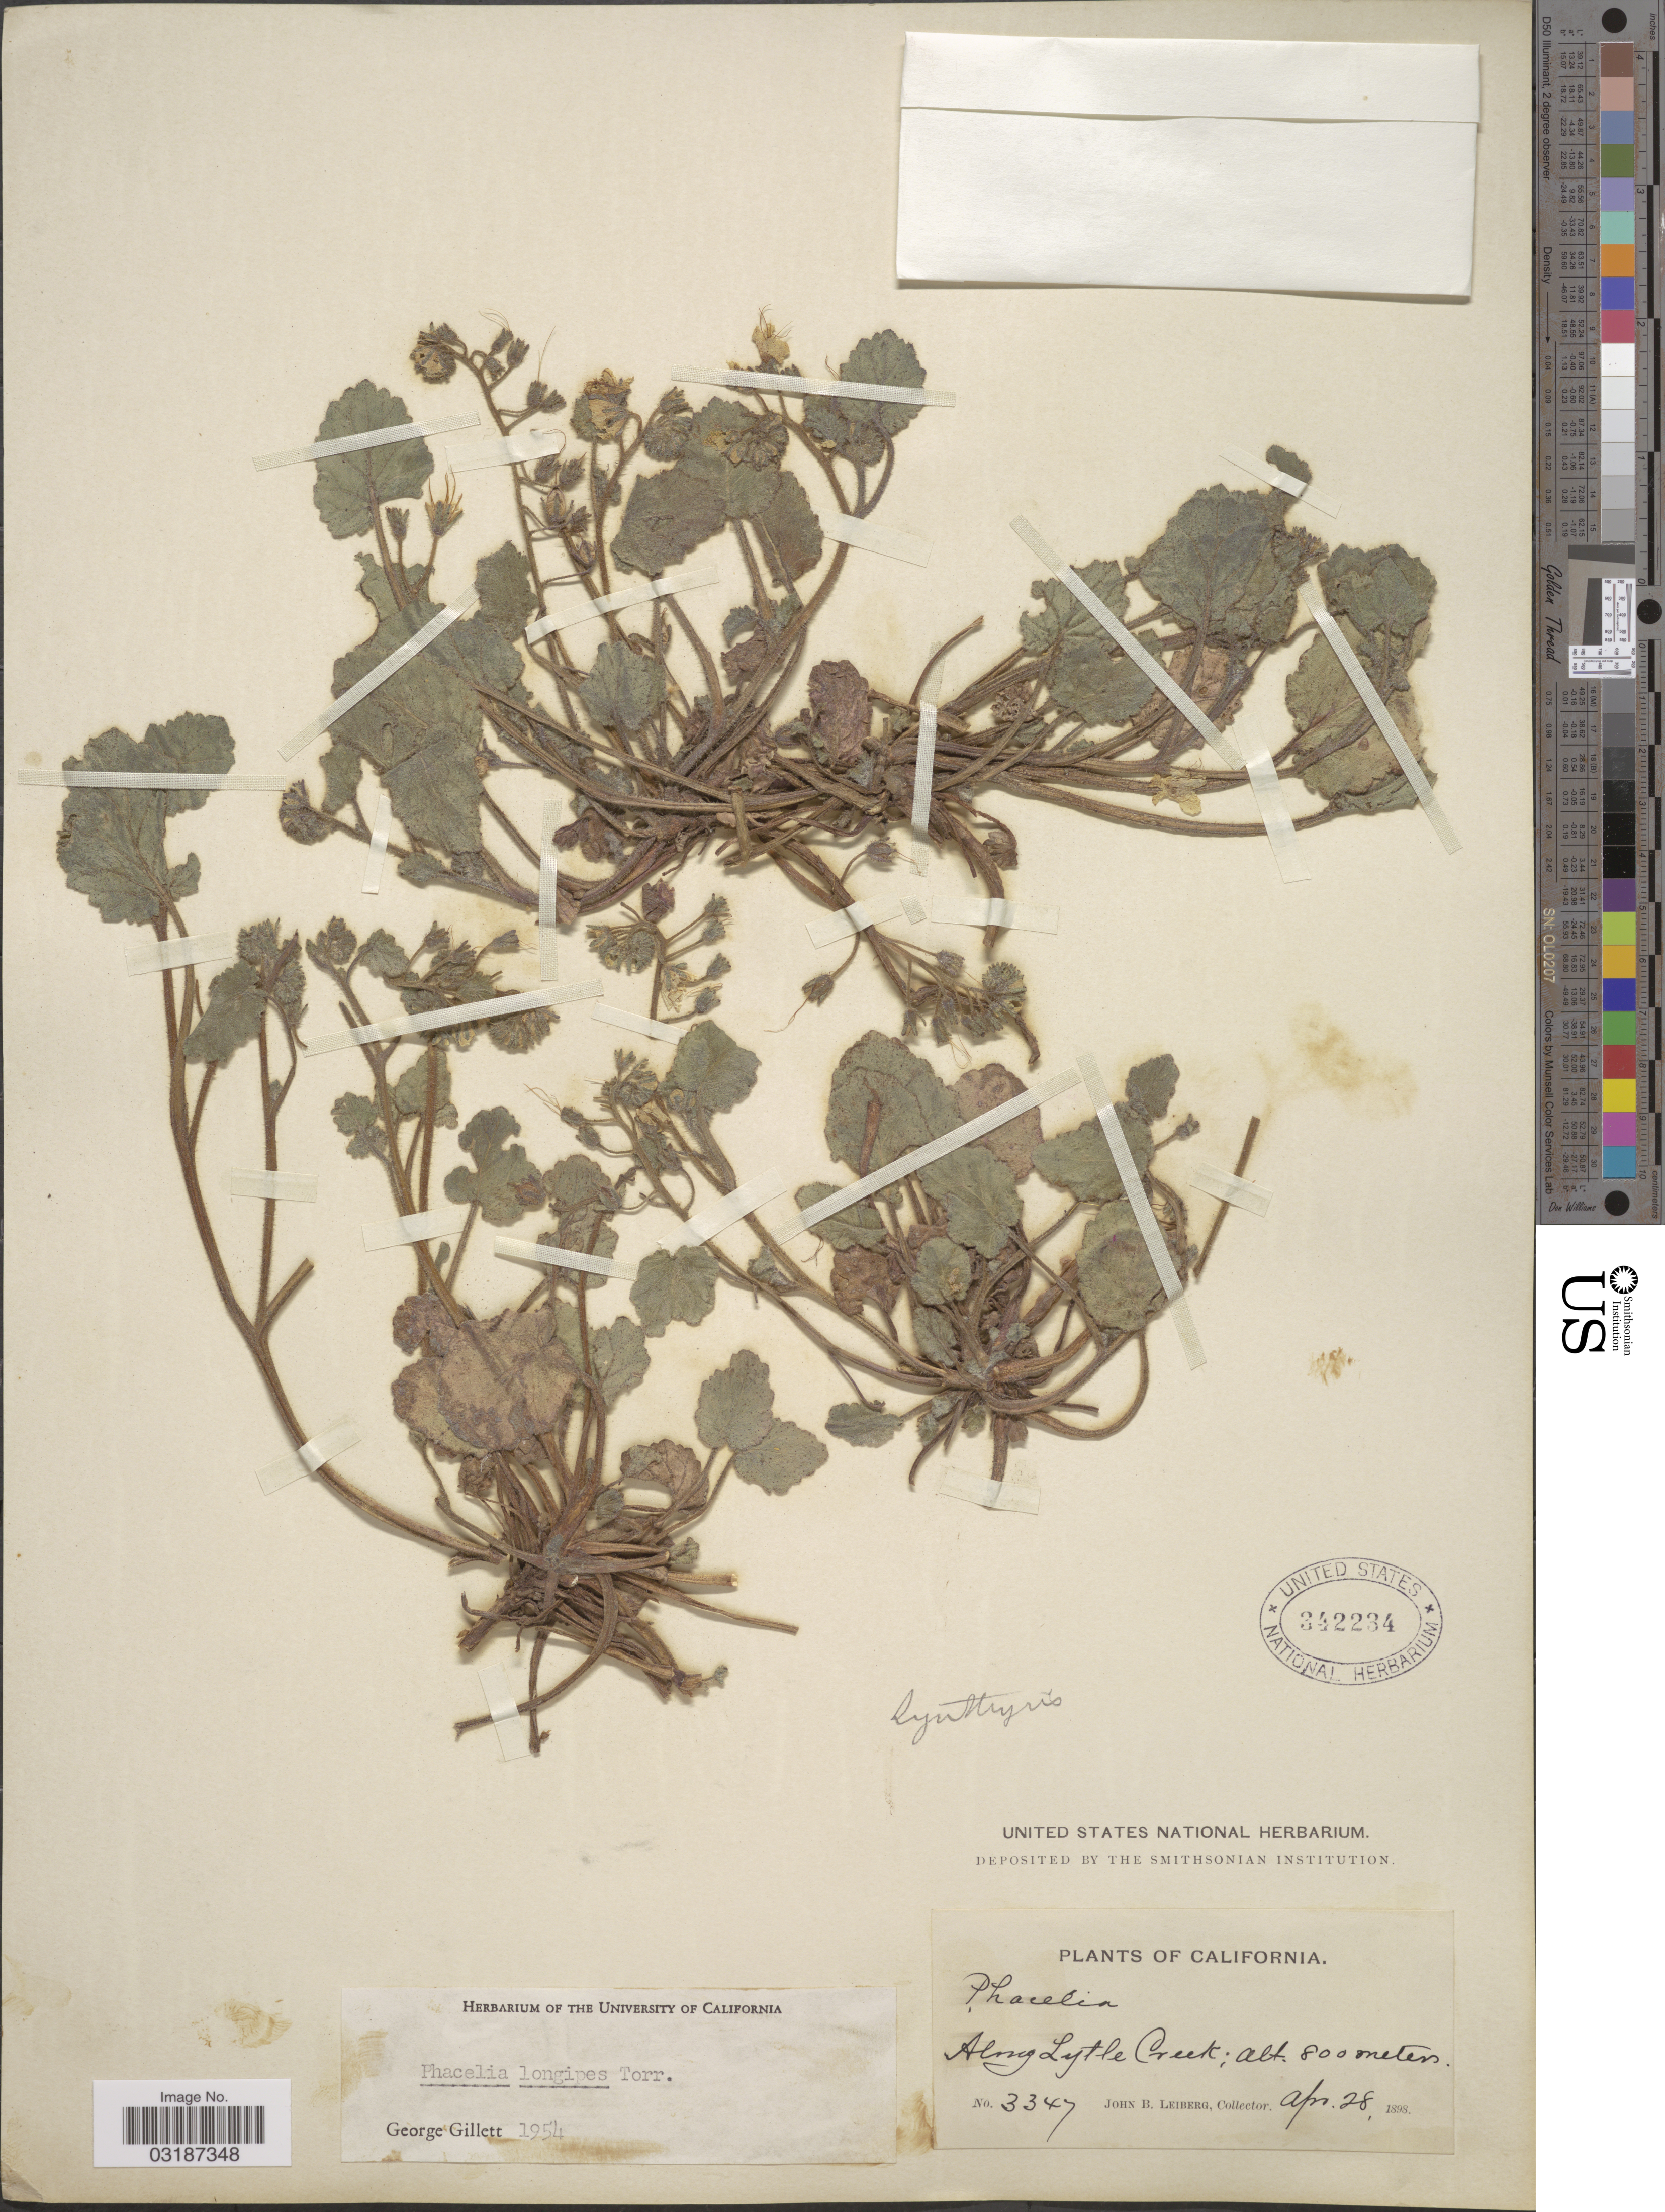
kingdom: Plantae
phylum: Tracheophyta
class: Magnoliopsida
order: Boraginales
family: Hydrophyllaceae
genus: Phacelia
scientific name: Phacelia longipes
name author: Torr. ex A. Gray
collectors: J. B. Leiberg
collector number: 3347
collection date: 1898-04-28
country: United States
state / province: California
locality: Along Lytle Creek.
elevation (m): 800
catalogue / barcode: US 342234